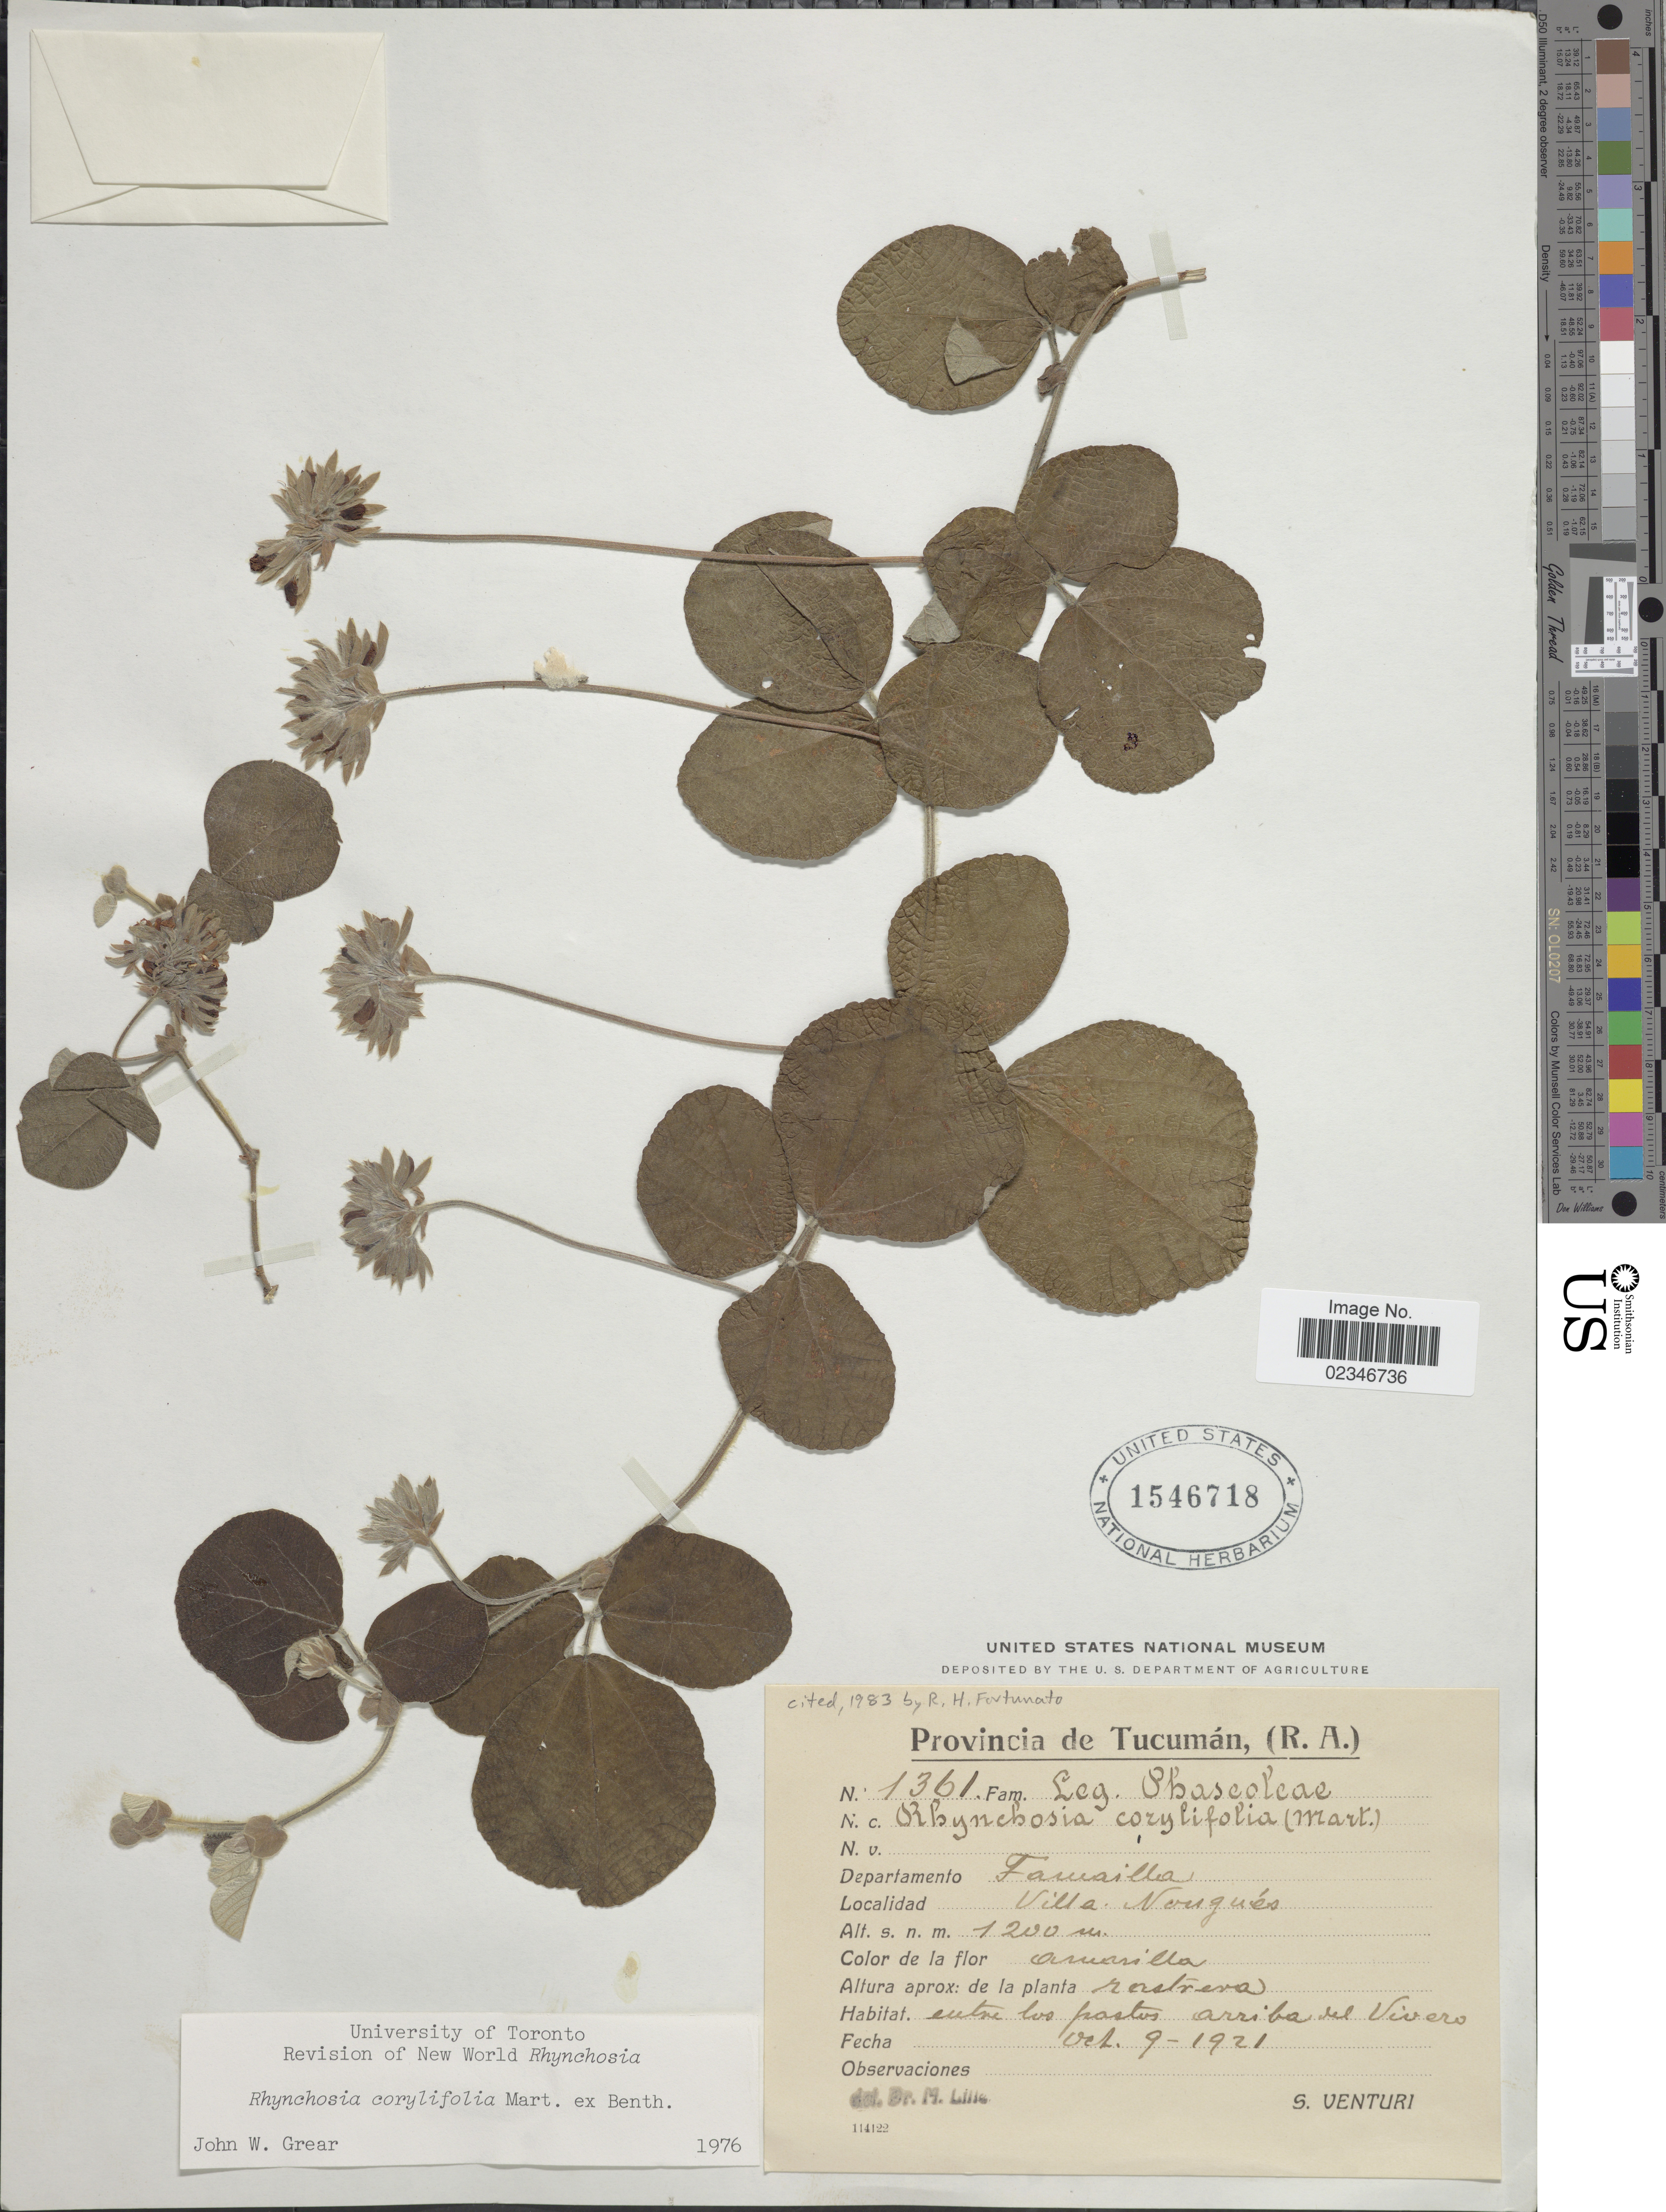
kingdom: Plantae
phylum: Tracheophyta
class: Magnoliopsida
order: Fabales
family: Fabaceae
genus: Rhynchosia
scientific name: Rhynchosia corylifolia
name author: Mart. ex Benth.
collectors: S. Venturi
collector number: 1361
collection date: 1921-10-09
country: Argentina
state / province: Tucuman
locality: Departamento Famailla, Villa Nougués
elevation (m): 1200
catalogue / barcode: US 1546718